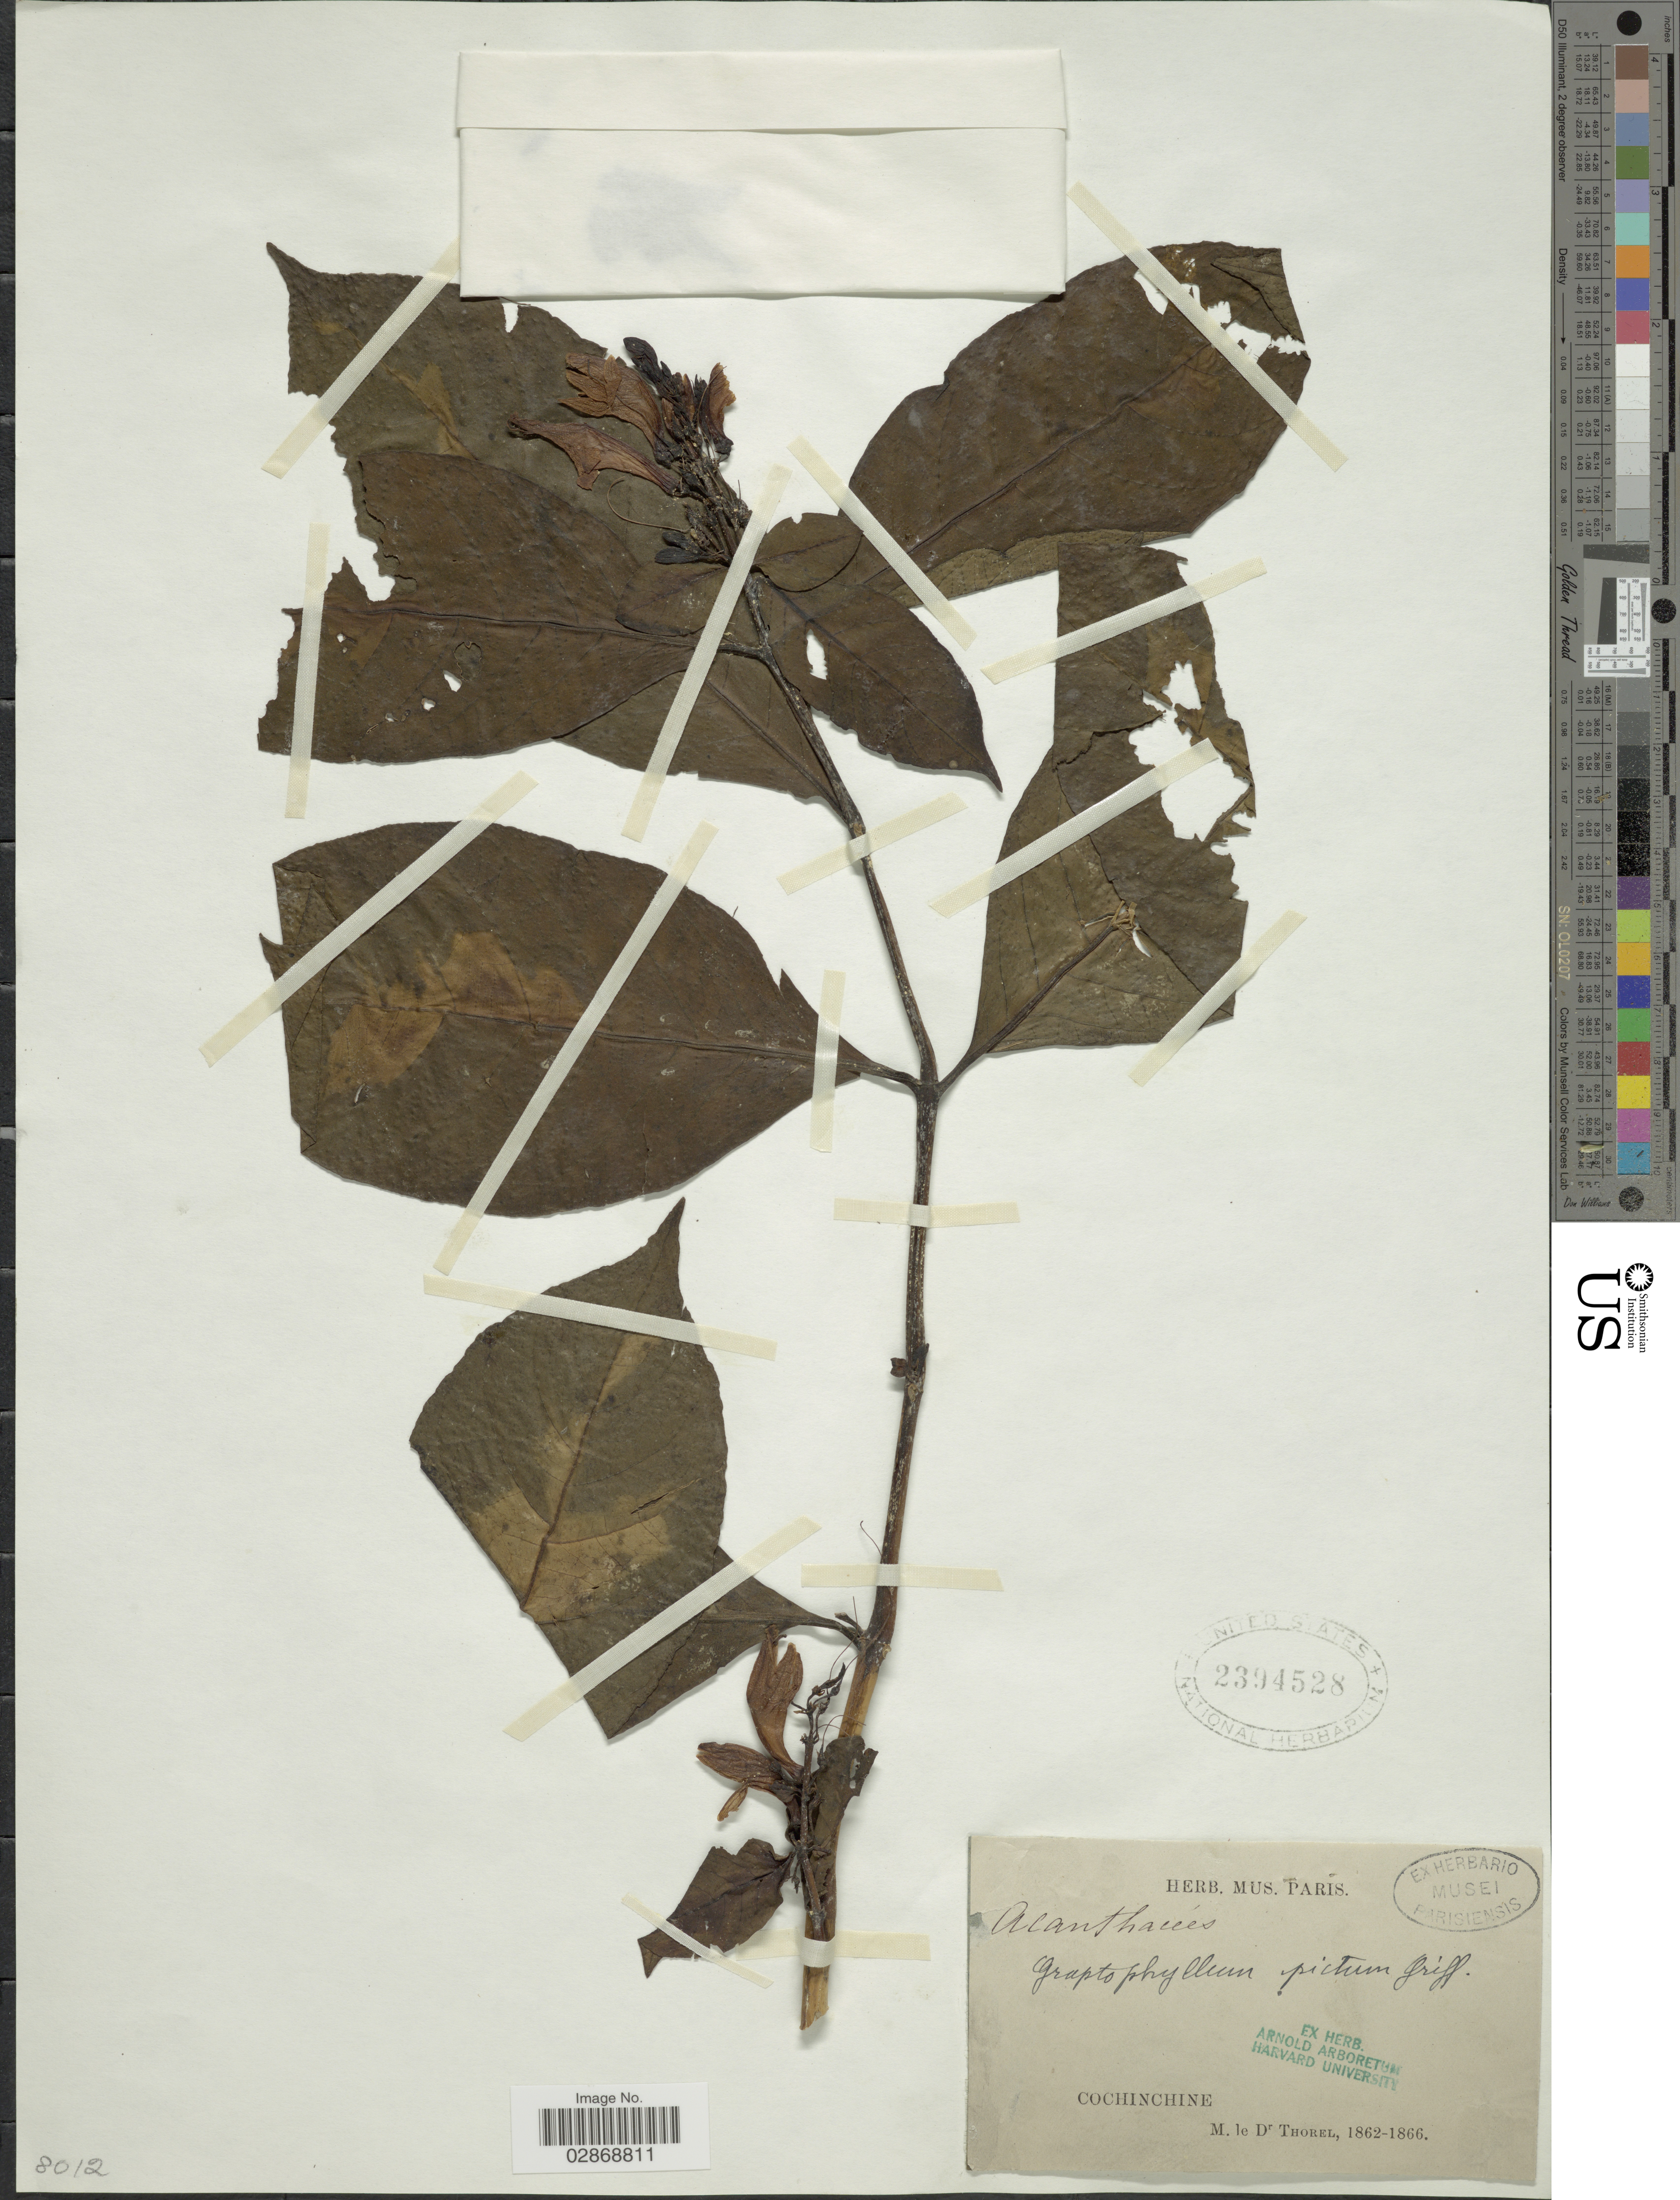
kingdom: Plantae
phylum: Tracheophyta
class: Magnoliopsida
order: Lamiales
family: Acanthaceae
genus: Graptophyllum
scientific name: Graptophyllum sp.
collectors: C. Thorel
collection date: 1862/1866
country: Vietnam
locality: Cochinchine.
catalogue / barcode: US 2394528